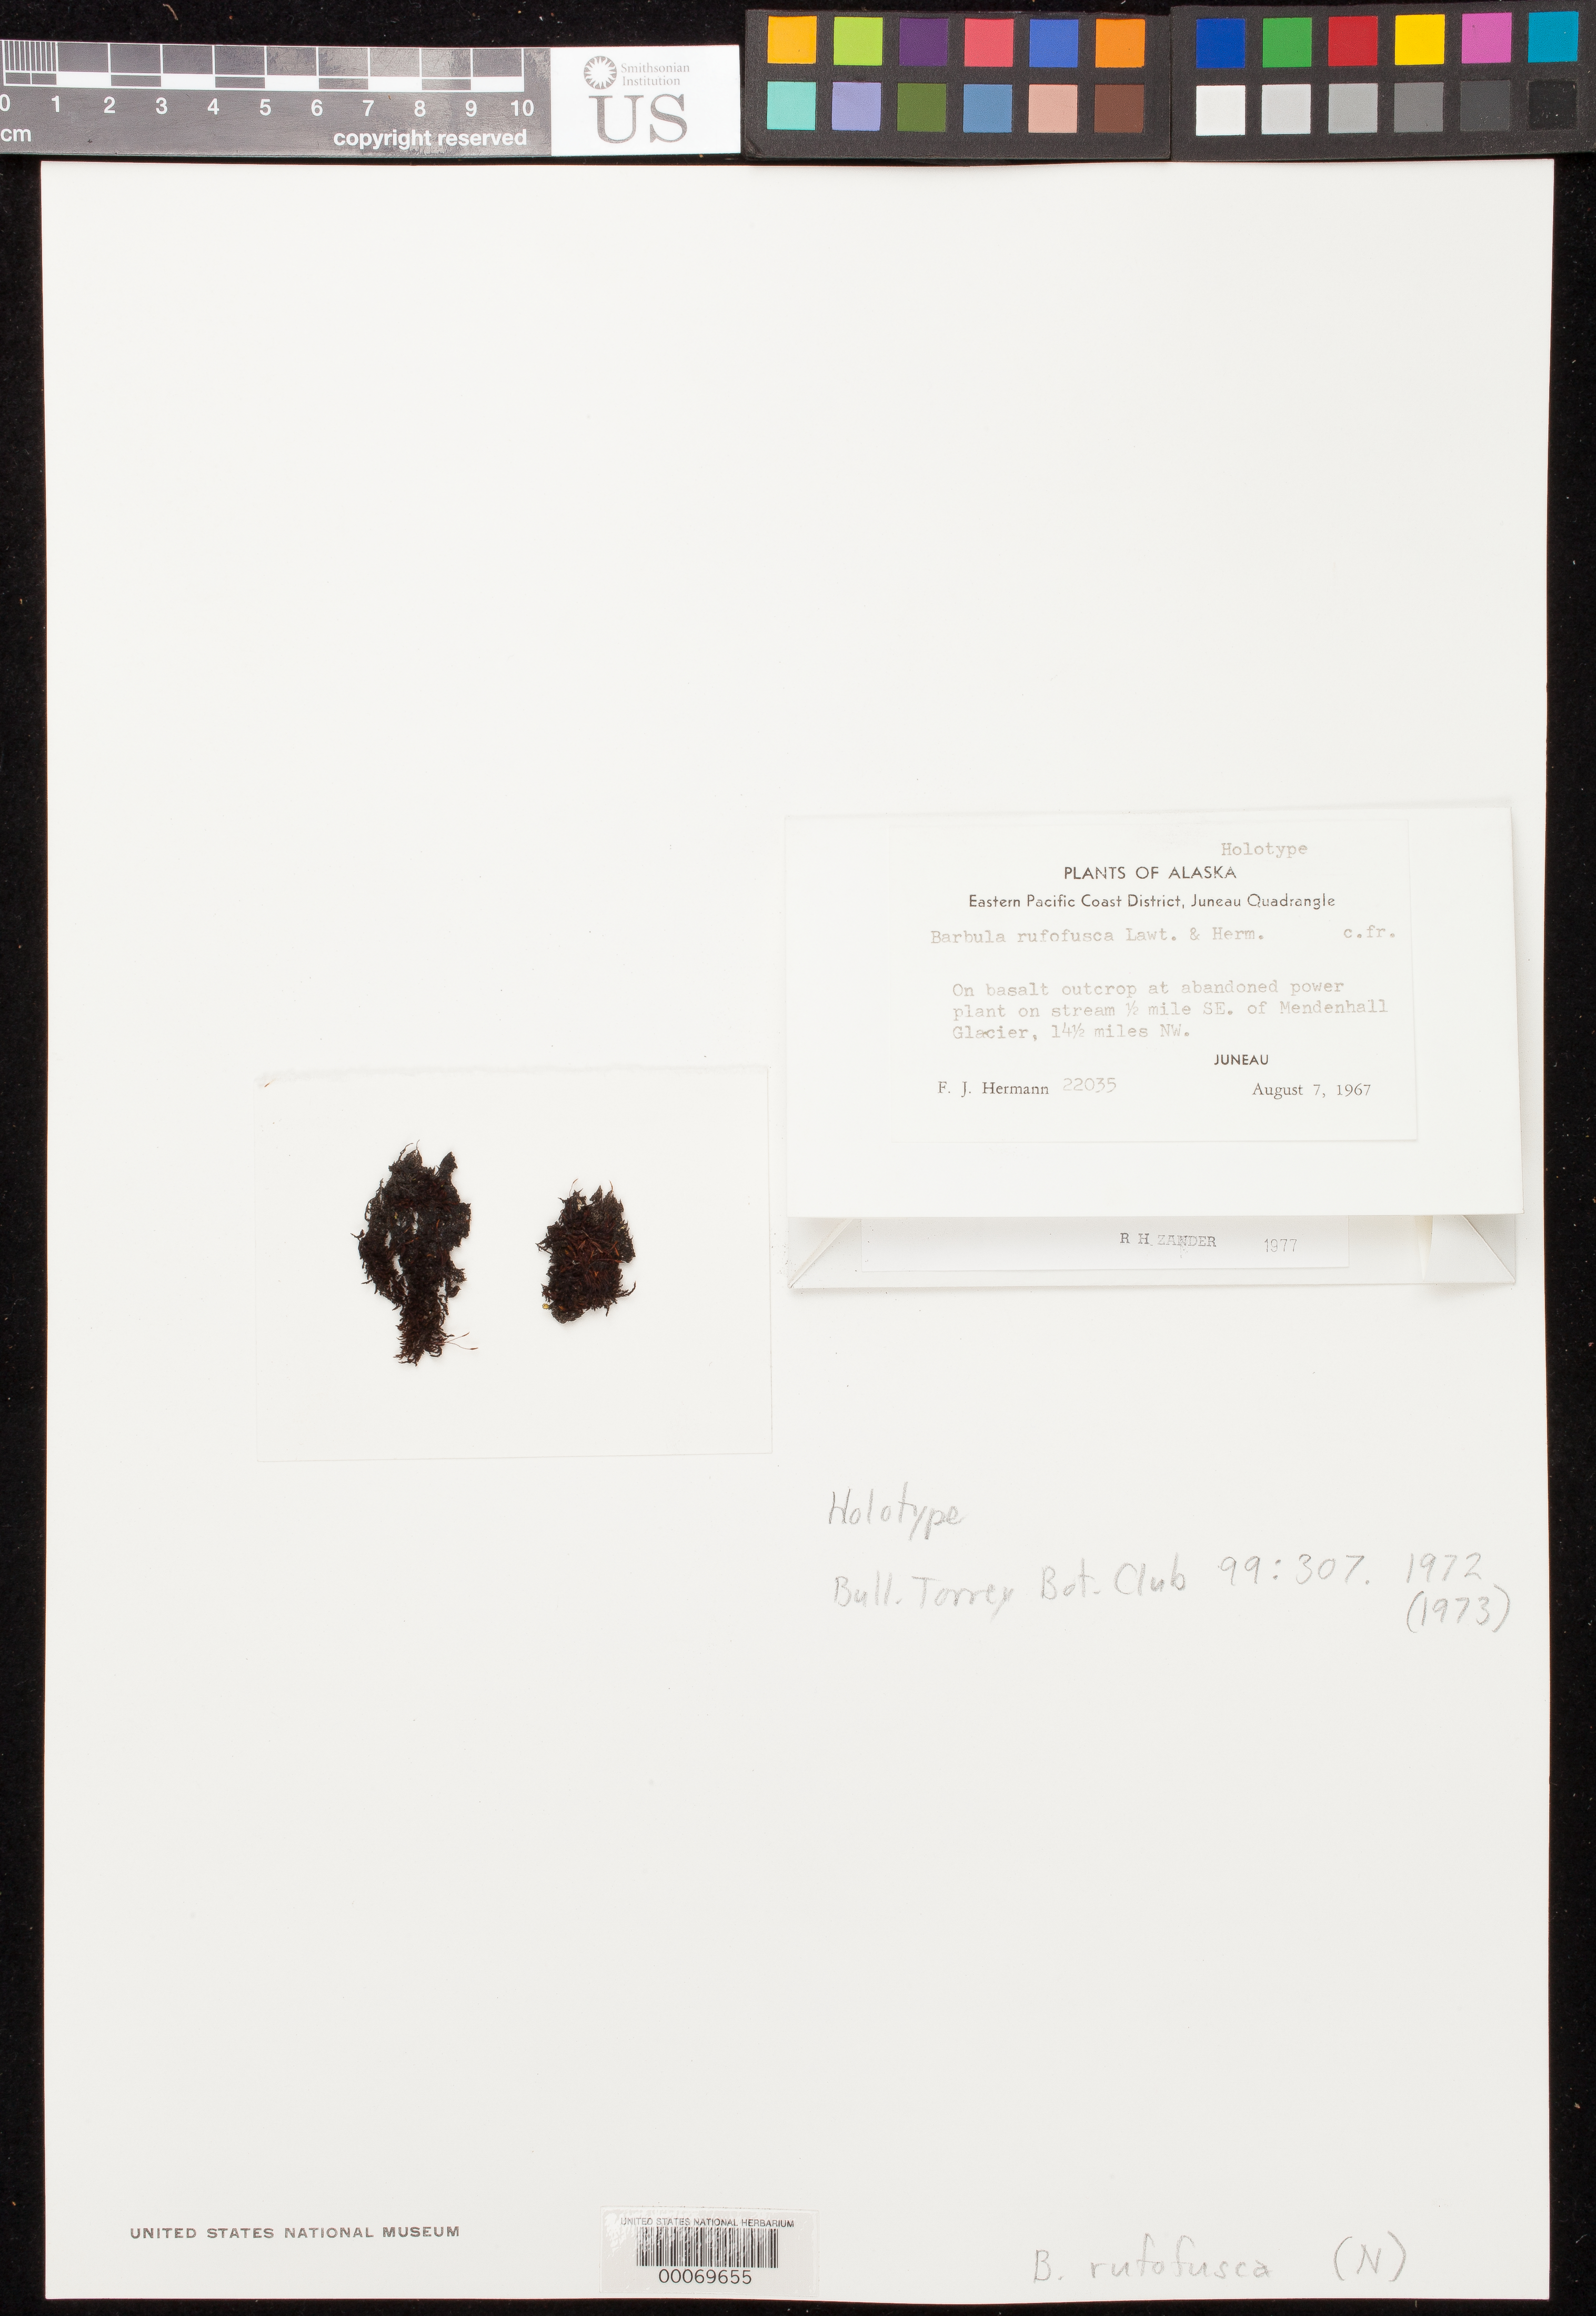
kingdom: Plantae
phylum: Bryophyta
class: Bryopsida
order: Pottiales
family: Pottiaceae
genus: Barbula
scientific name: Barbula rufofusca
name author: E. Lawton & F.J. Herm.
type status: Holotype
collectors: F. J. Hermann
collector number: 22035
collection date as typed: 07 Aug 1967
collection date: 1967-08-07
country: United States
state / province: Alaska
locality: Eastern Pacific Coast District. Abandoned power plant on stream 1/2 mi. SE of Mendenhall Glacier, 14 1/2 mi. NW Juneau Quadrangle.